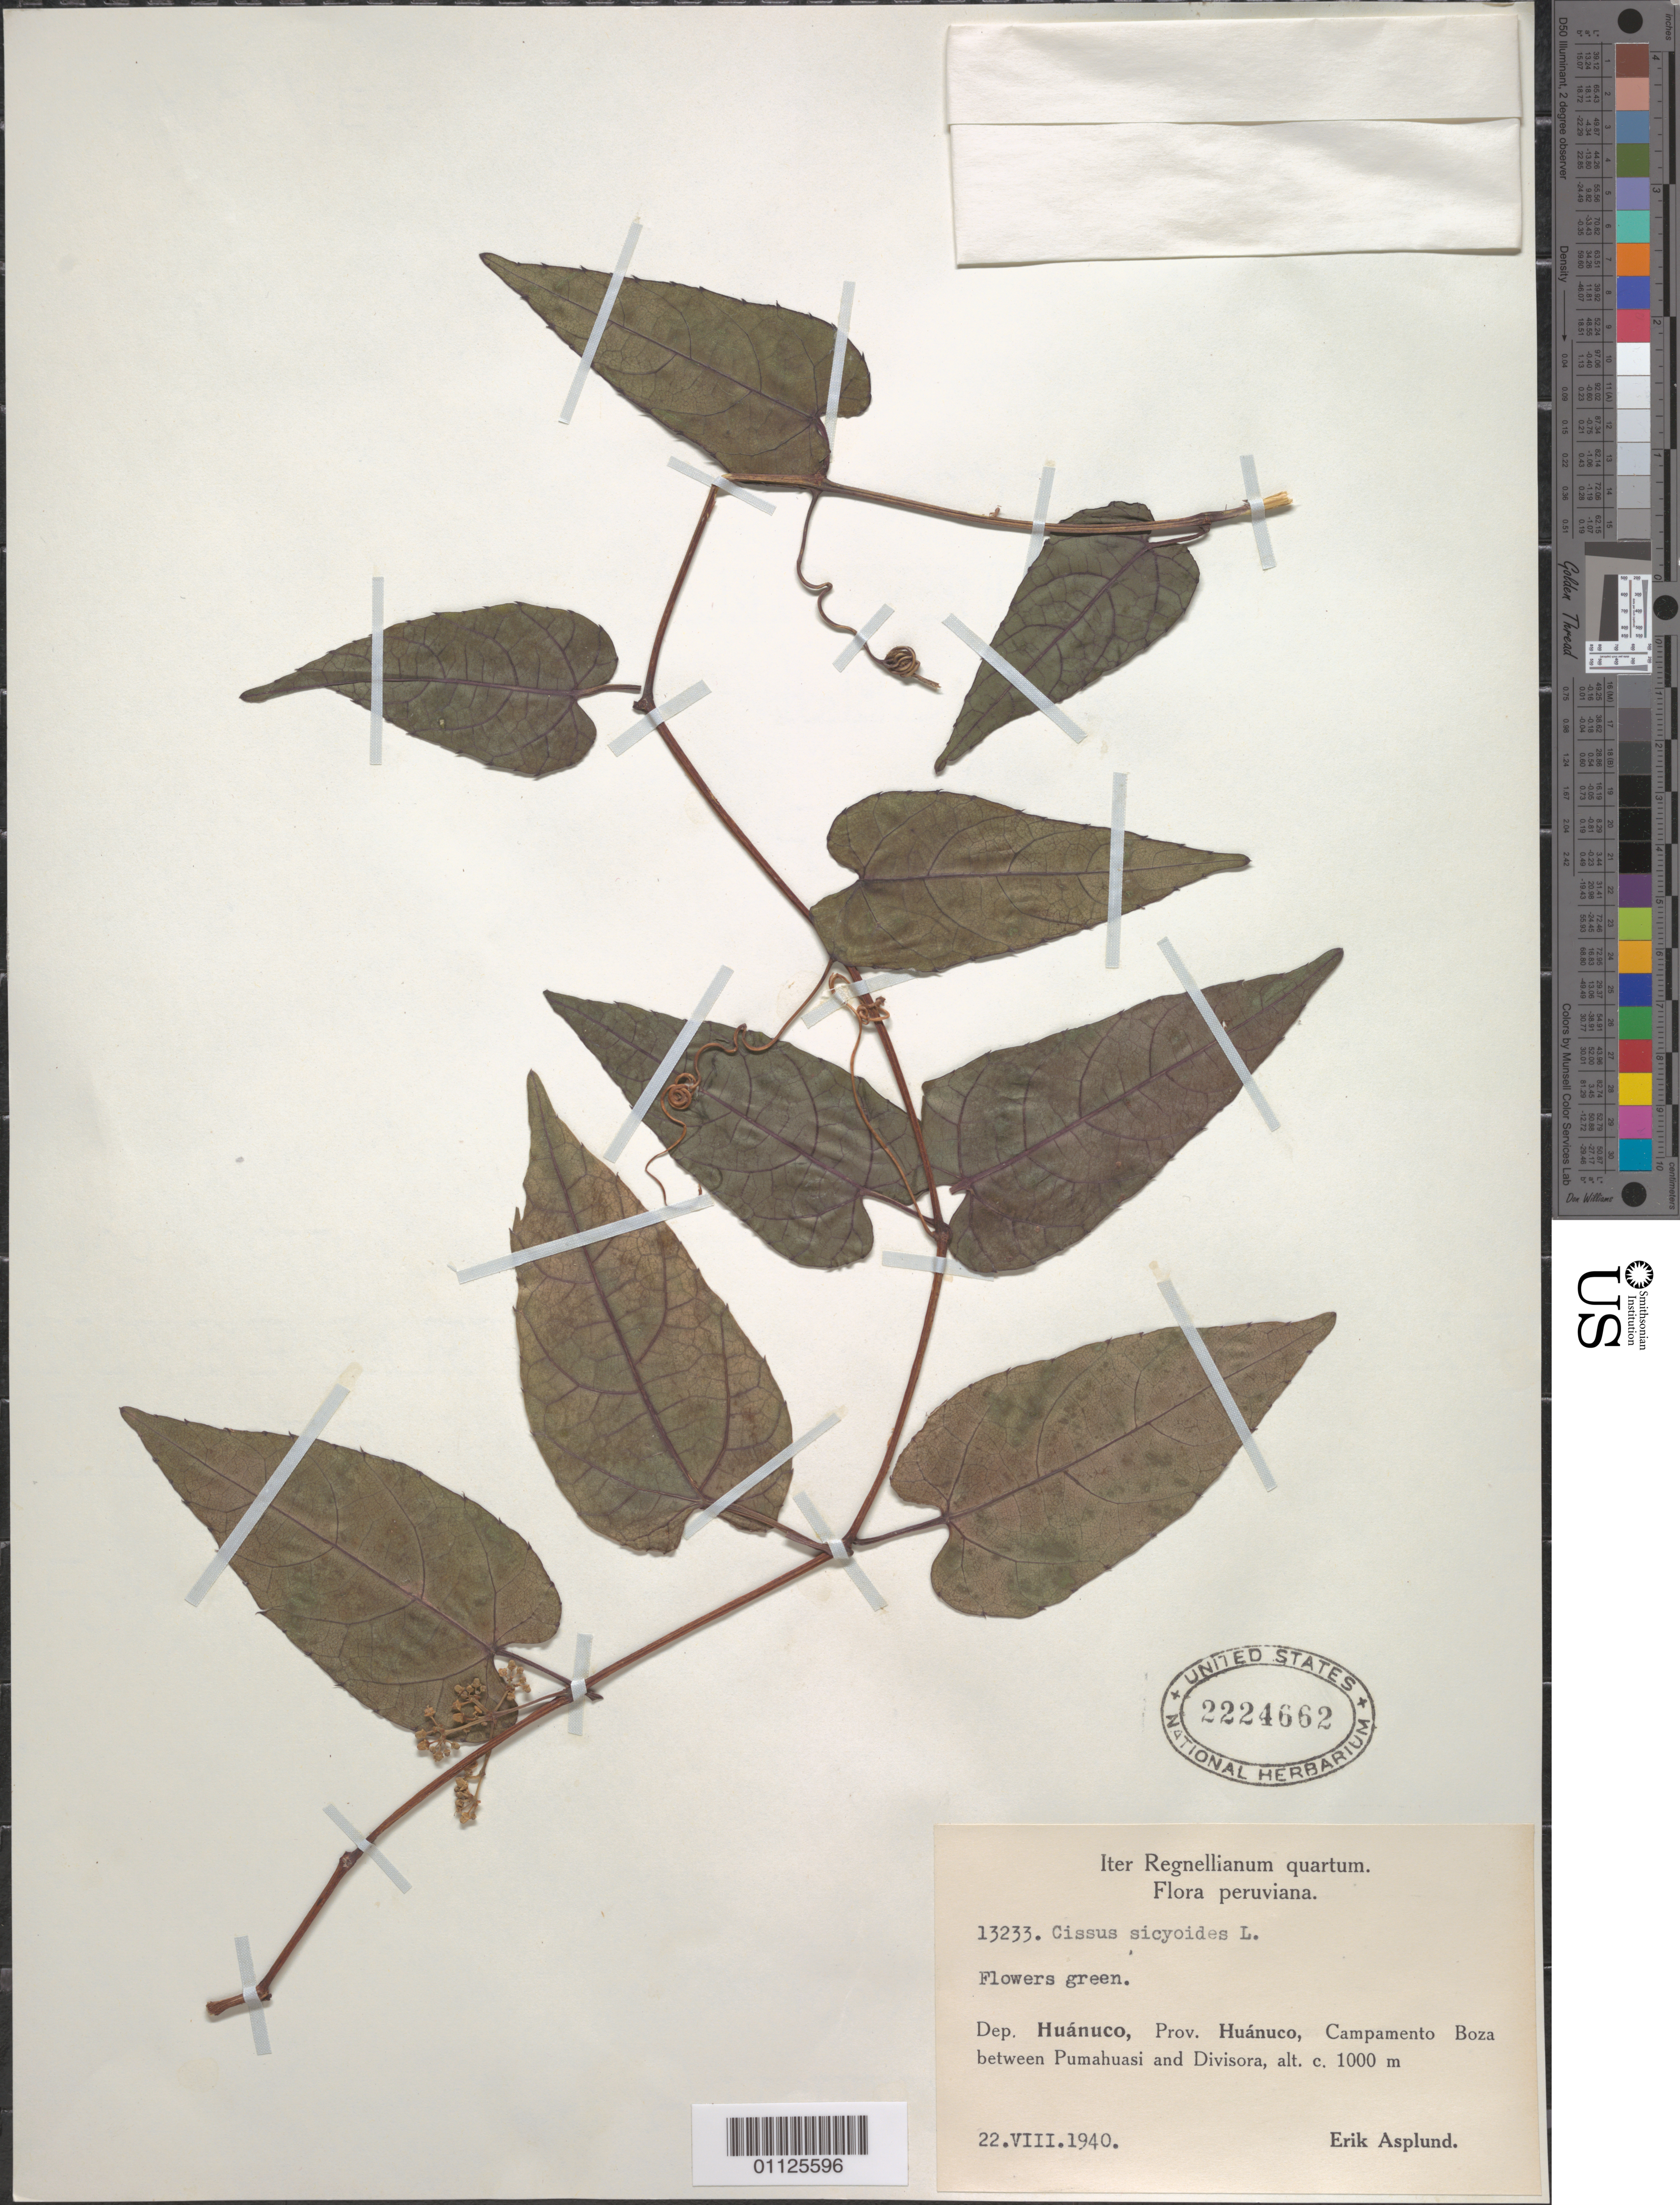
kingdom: Plantae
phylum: Tracheophyta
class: Magnoliopsida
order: Vitales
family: Vitaceae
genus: Cissus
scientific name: Cissus verticillata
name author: (L.) Nicolson & C.E. Jarvis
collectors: E. Asplund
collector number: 13233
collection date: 1940-08-22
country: Peru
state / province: Huánuco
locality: Prov. Huanuco, Campamento Boza between Pumahuasi and Divisora.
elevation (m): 1000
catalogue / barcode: US 2224662